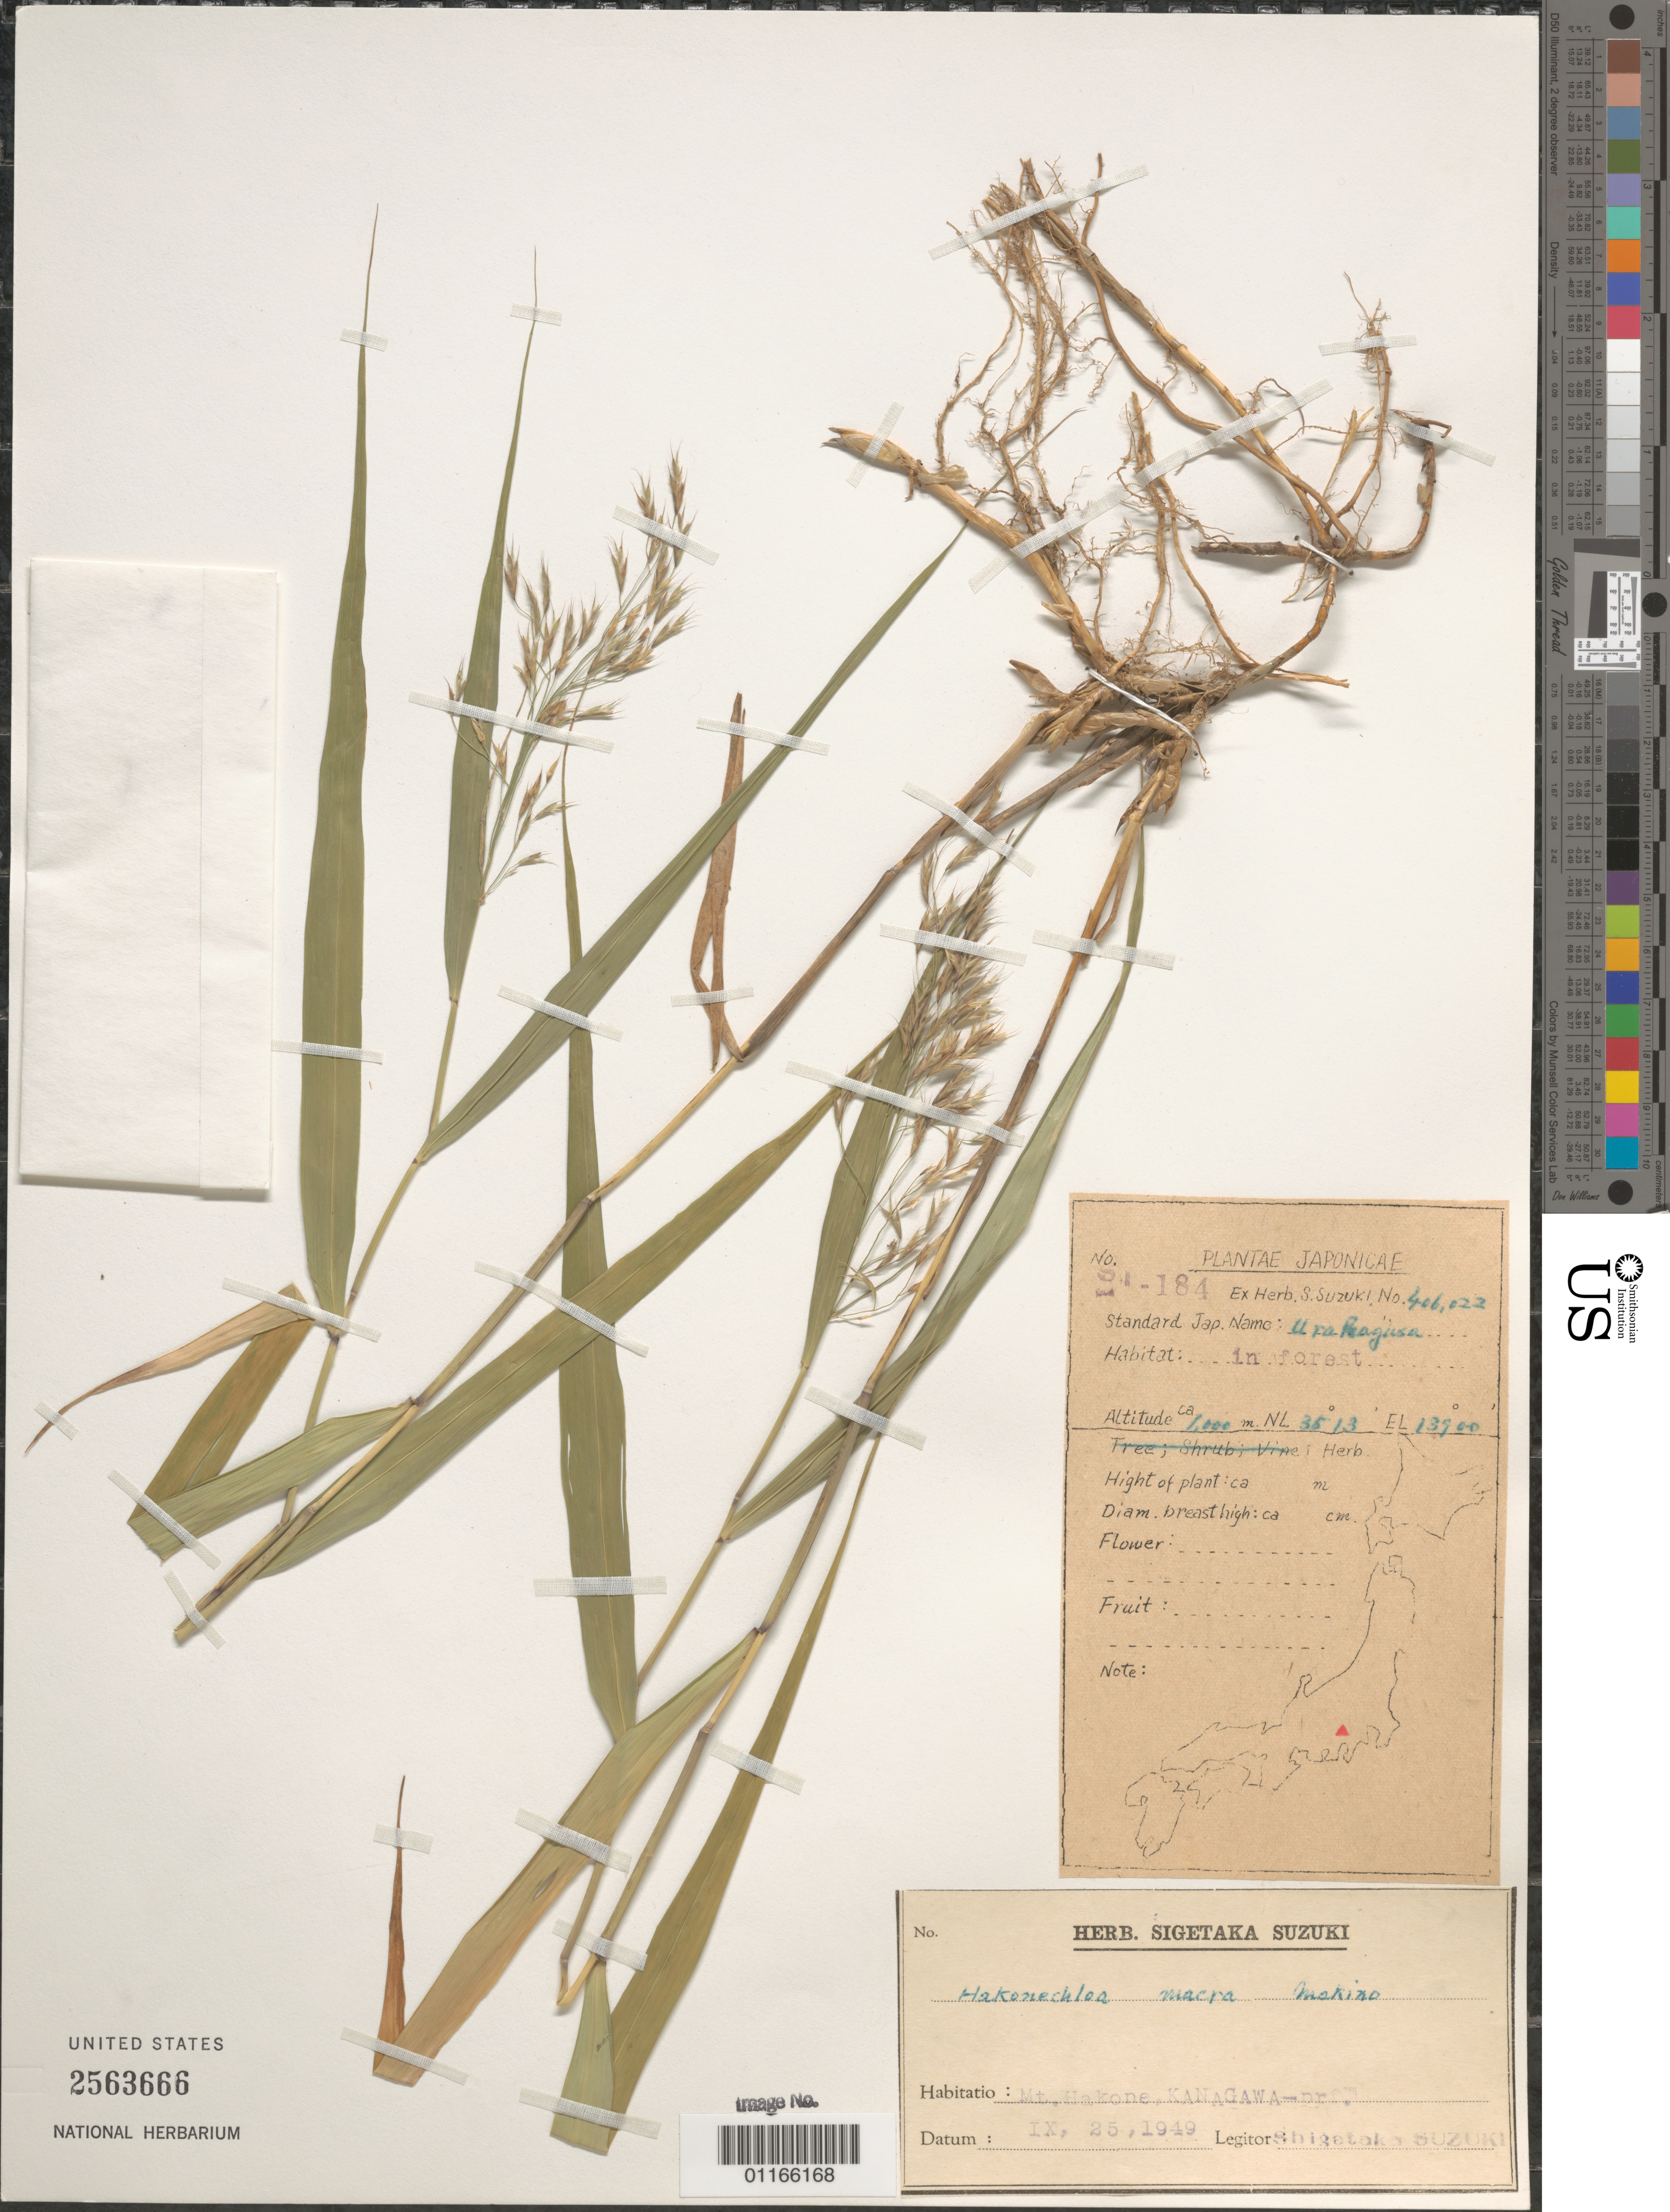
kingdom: Plantae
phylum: Tracheophyta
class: Liliopsida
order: Poales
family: Poaceae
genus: Hakonechloa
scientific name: Hakonechloa macra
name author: (Munro) Honda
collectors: S. Suzuki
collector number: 406022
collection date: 1949-09-25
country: Japan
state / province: Kanagawa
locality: Mt. Hakone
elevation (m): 1000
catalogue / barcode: US 2563666